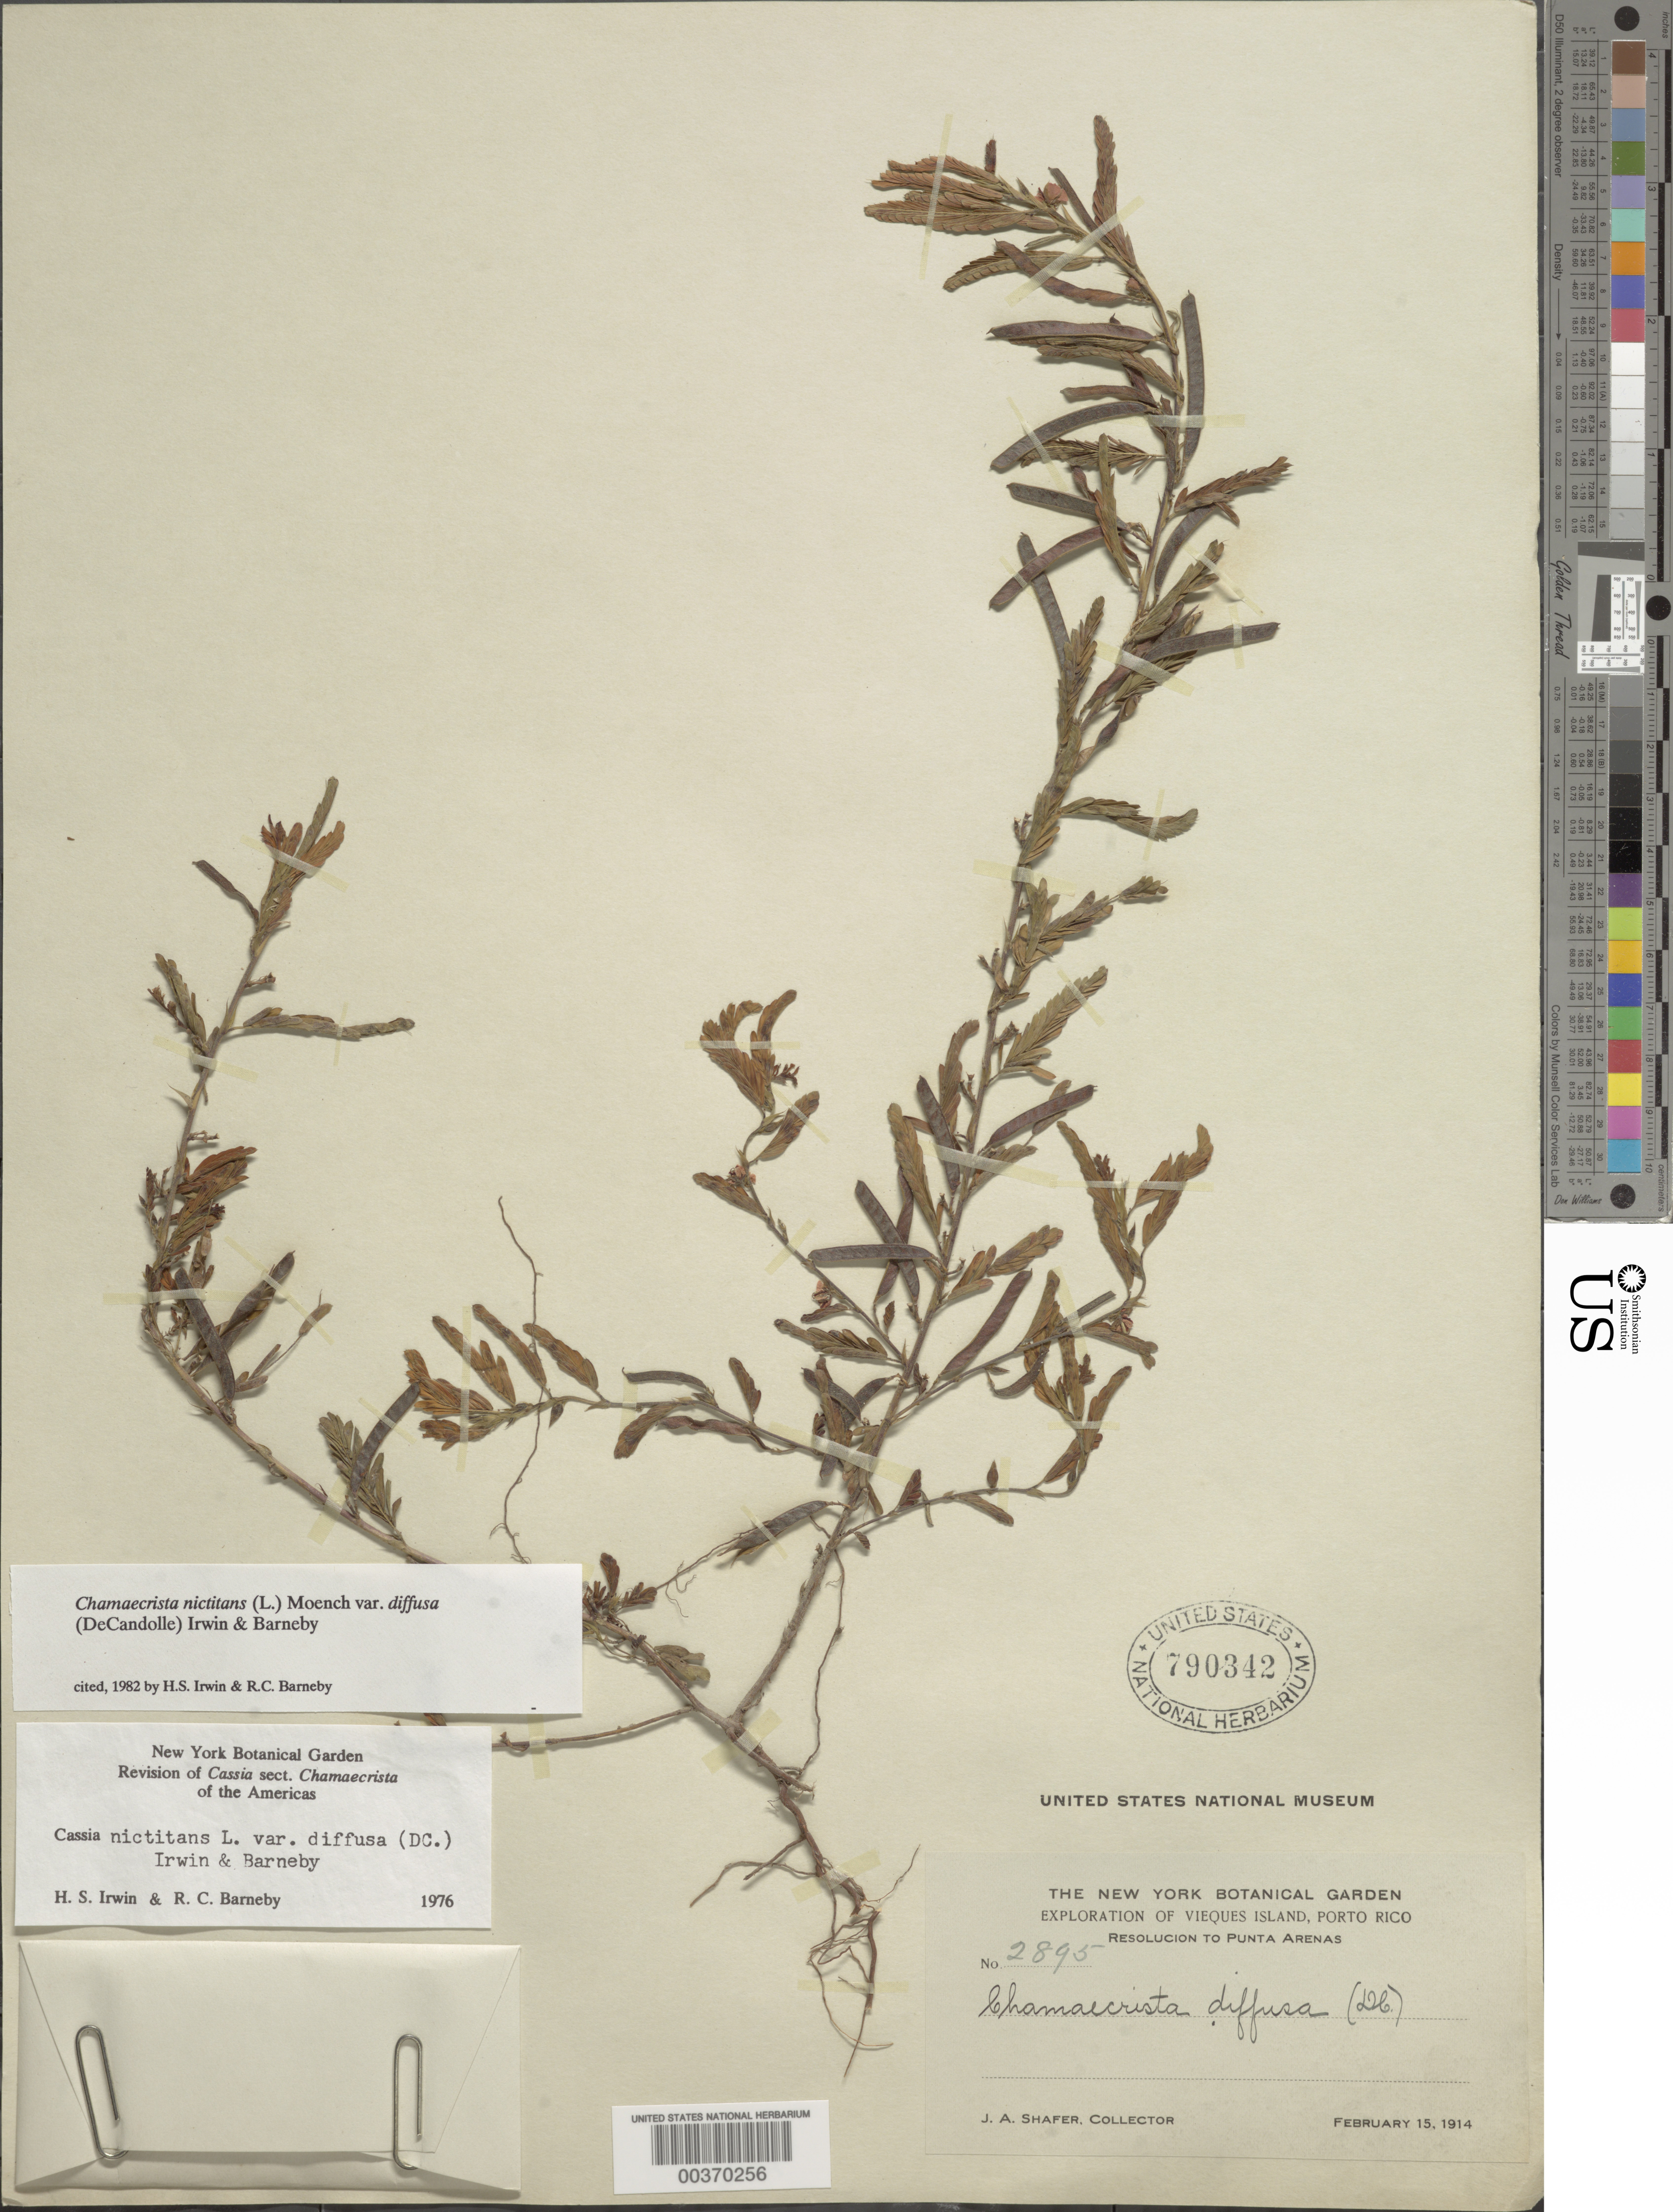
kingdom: Plantae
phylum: Tracheophyta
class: Magnoliopsida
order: Fabales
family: Fabaceae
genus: Chamaecrista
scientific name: Chamaecrista nictitans var. diffusa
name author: (DC.) H.S. Irwin & Barneby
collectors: J. A. Shafer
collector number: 2895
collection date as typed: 15 Feb 1914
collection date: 1914-02-15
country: Puerto Rico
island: Greater Antilles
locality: Resolucion to punta arenas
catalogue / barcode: US 790342